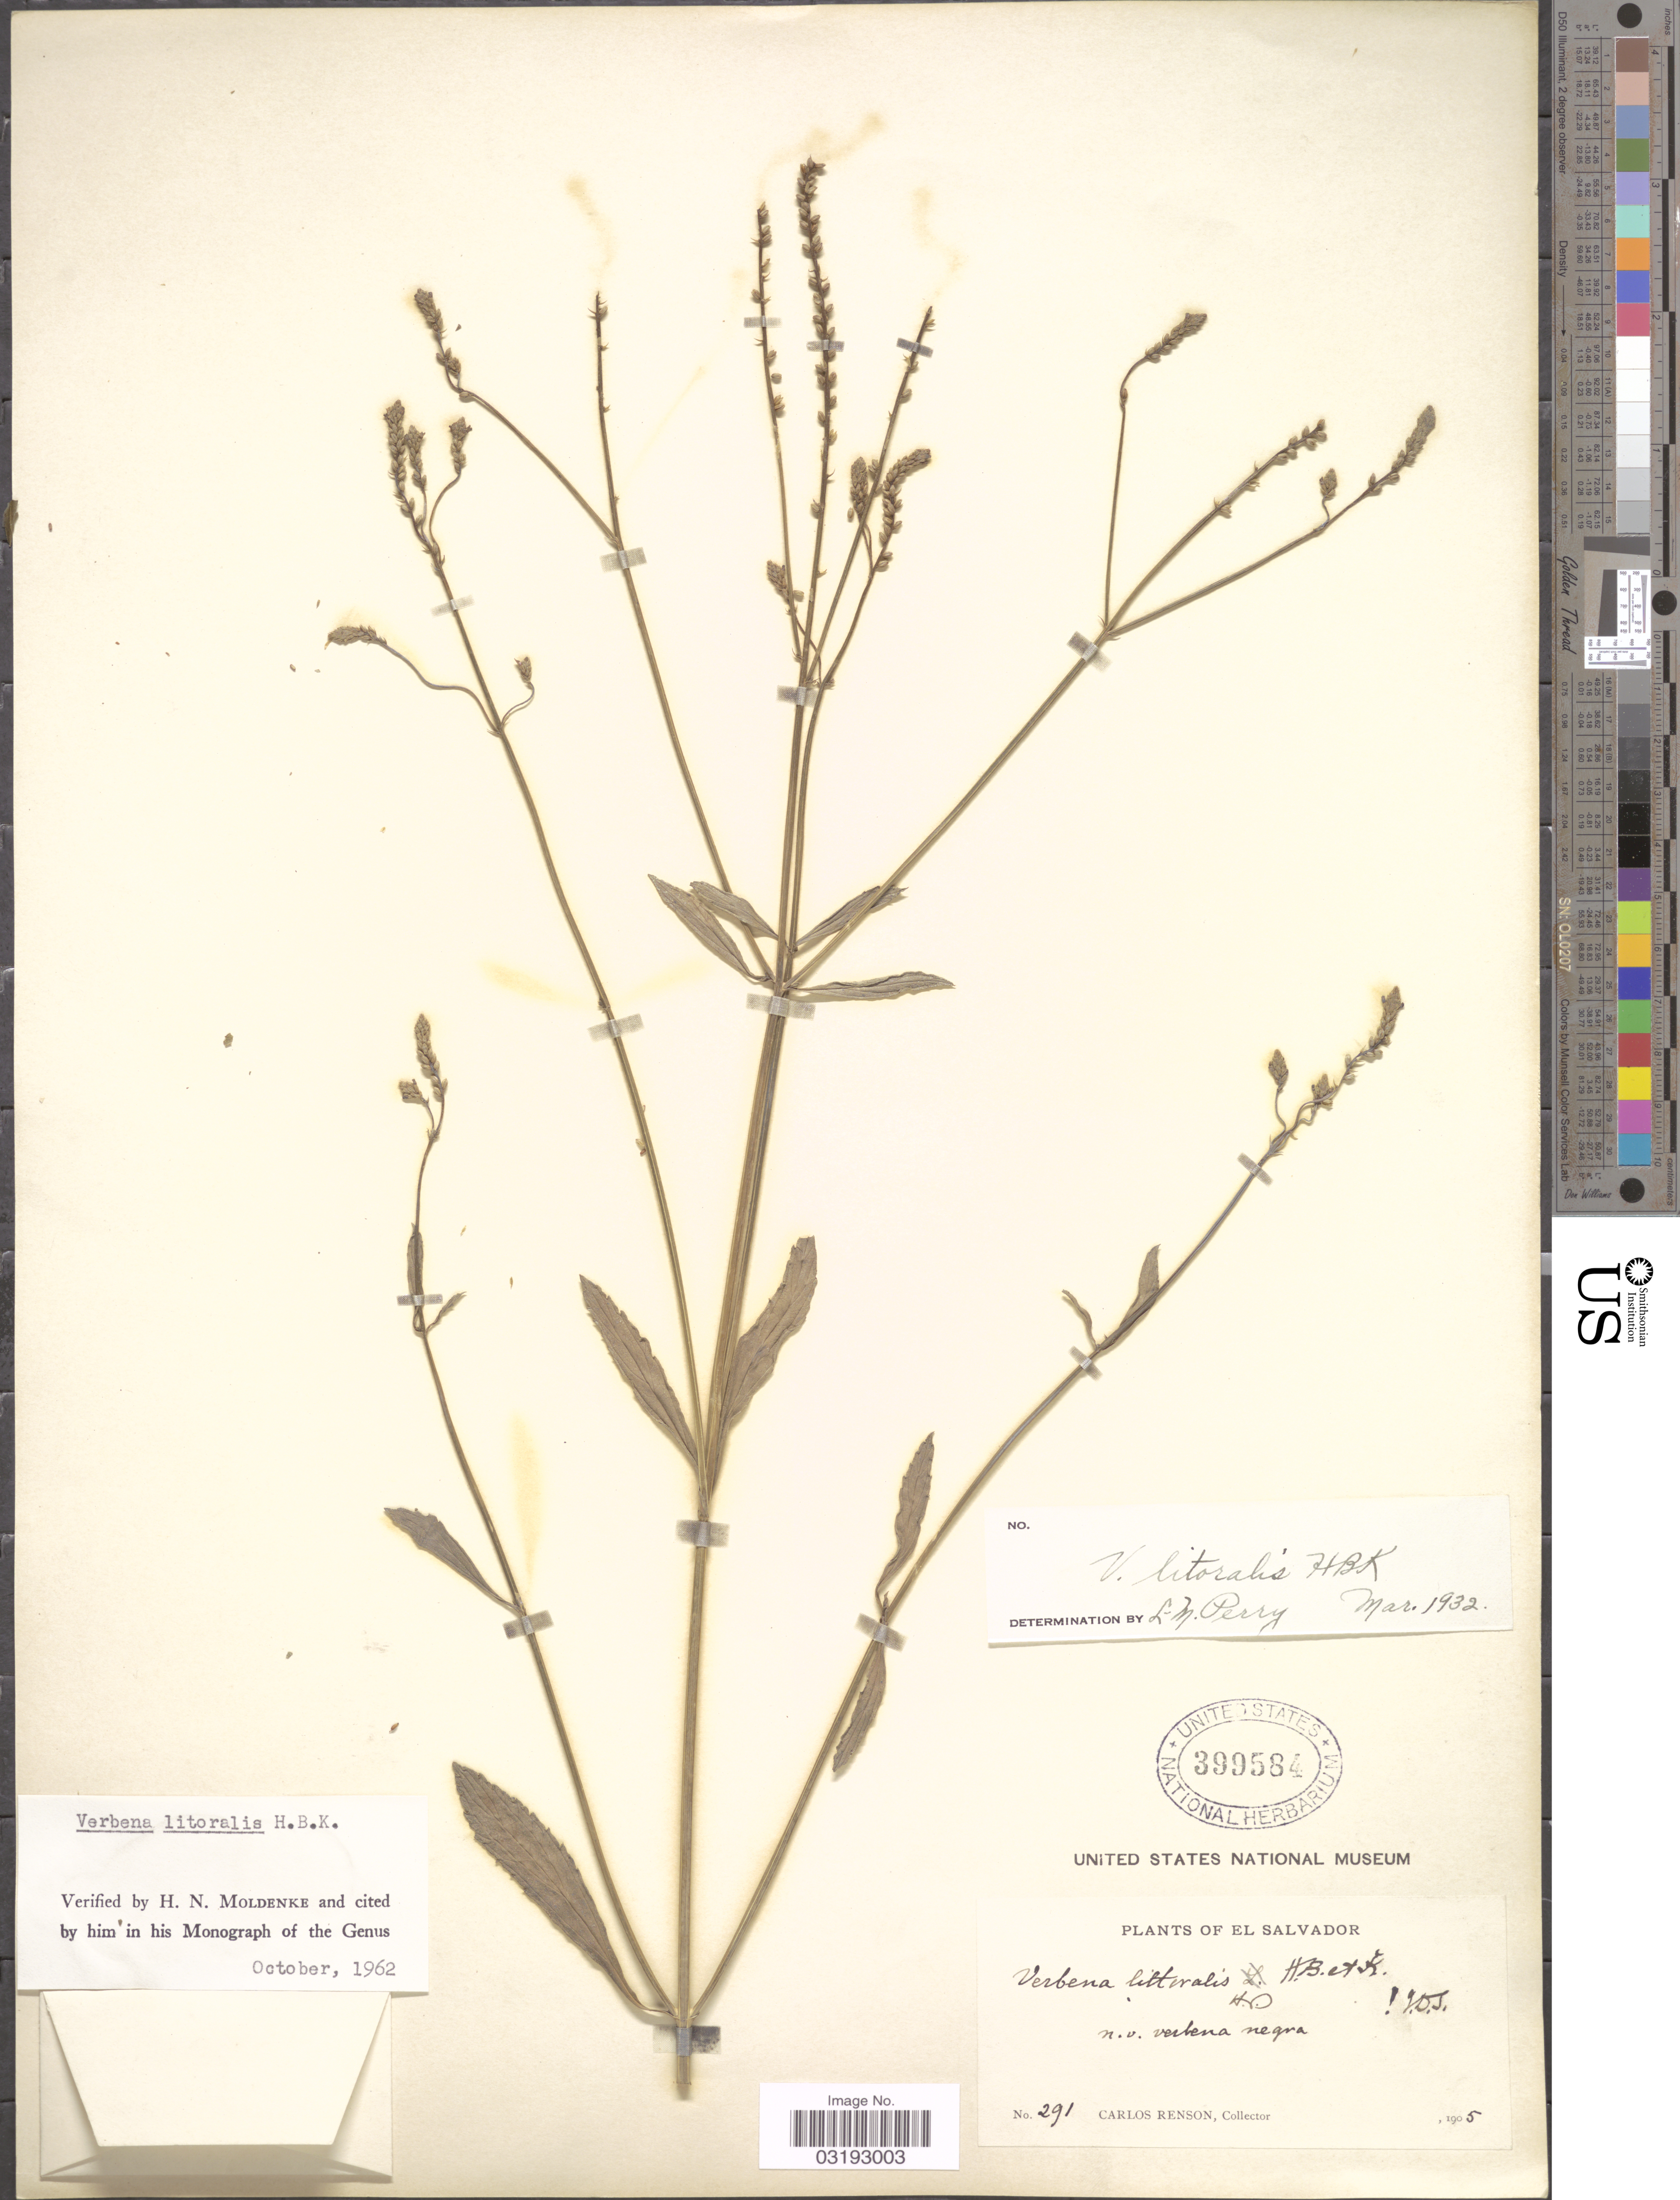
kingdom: Plantae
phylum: Tracheophyta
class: Magnoliopsida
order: Lamiales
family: Verbenaceae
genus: Verbena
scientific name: Verbena litoralis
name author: Kunth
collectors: C. Renson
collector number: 291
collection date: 1905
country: El Salvador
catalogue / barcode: US 399584